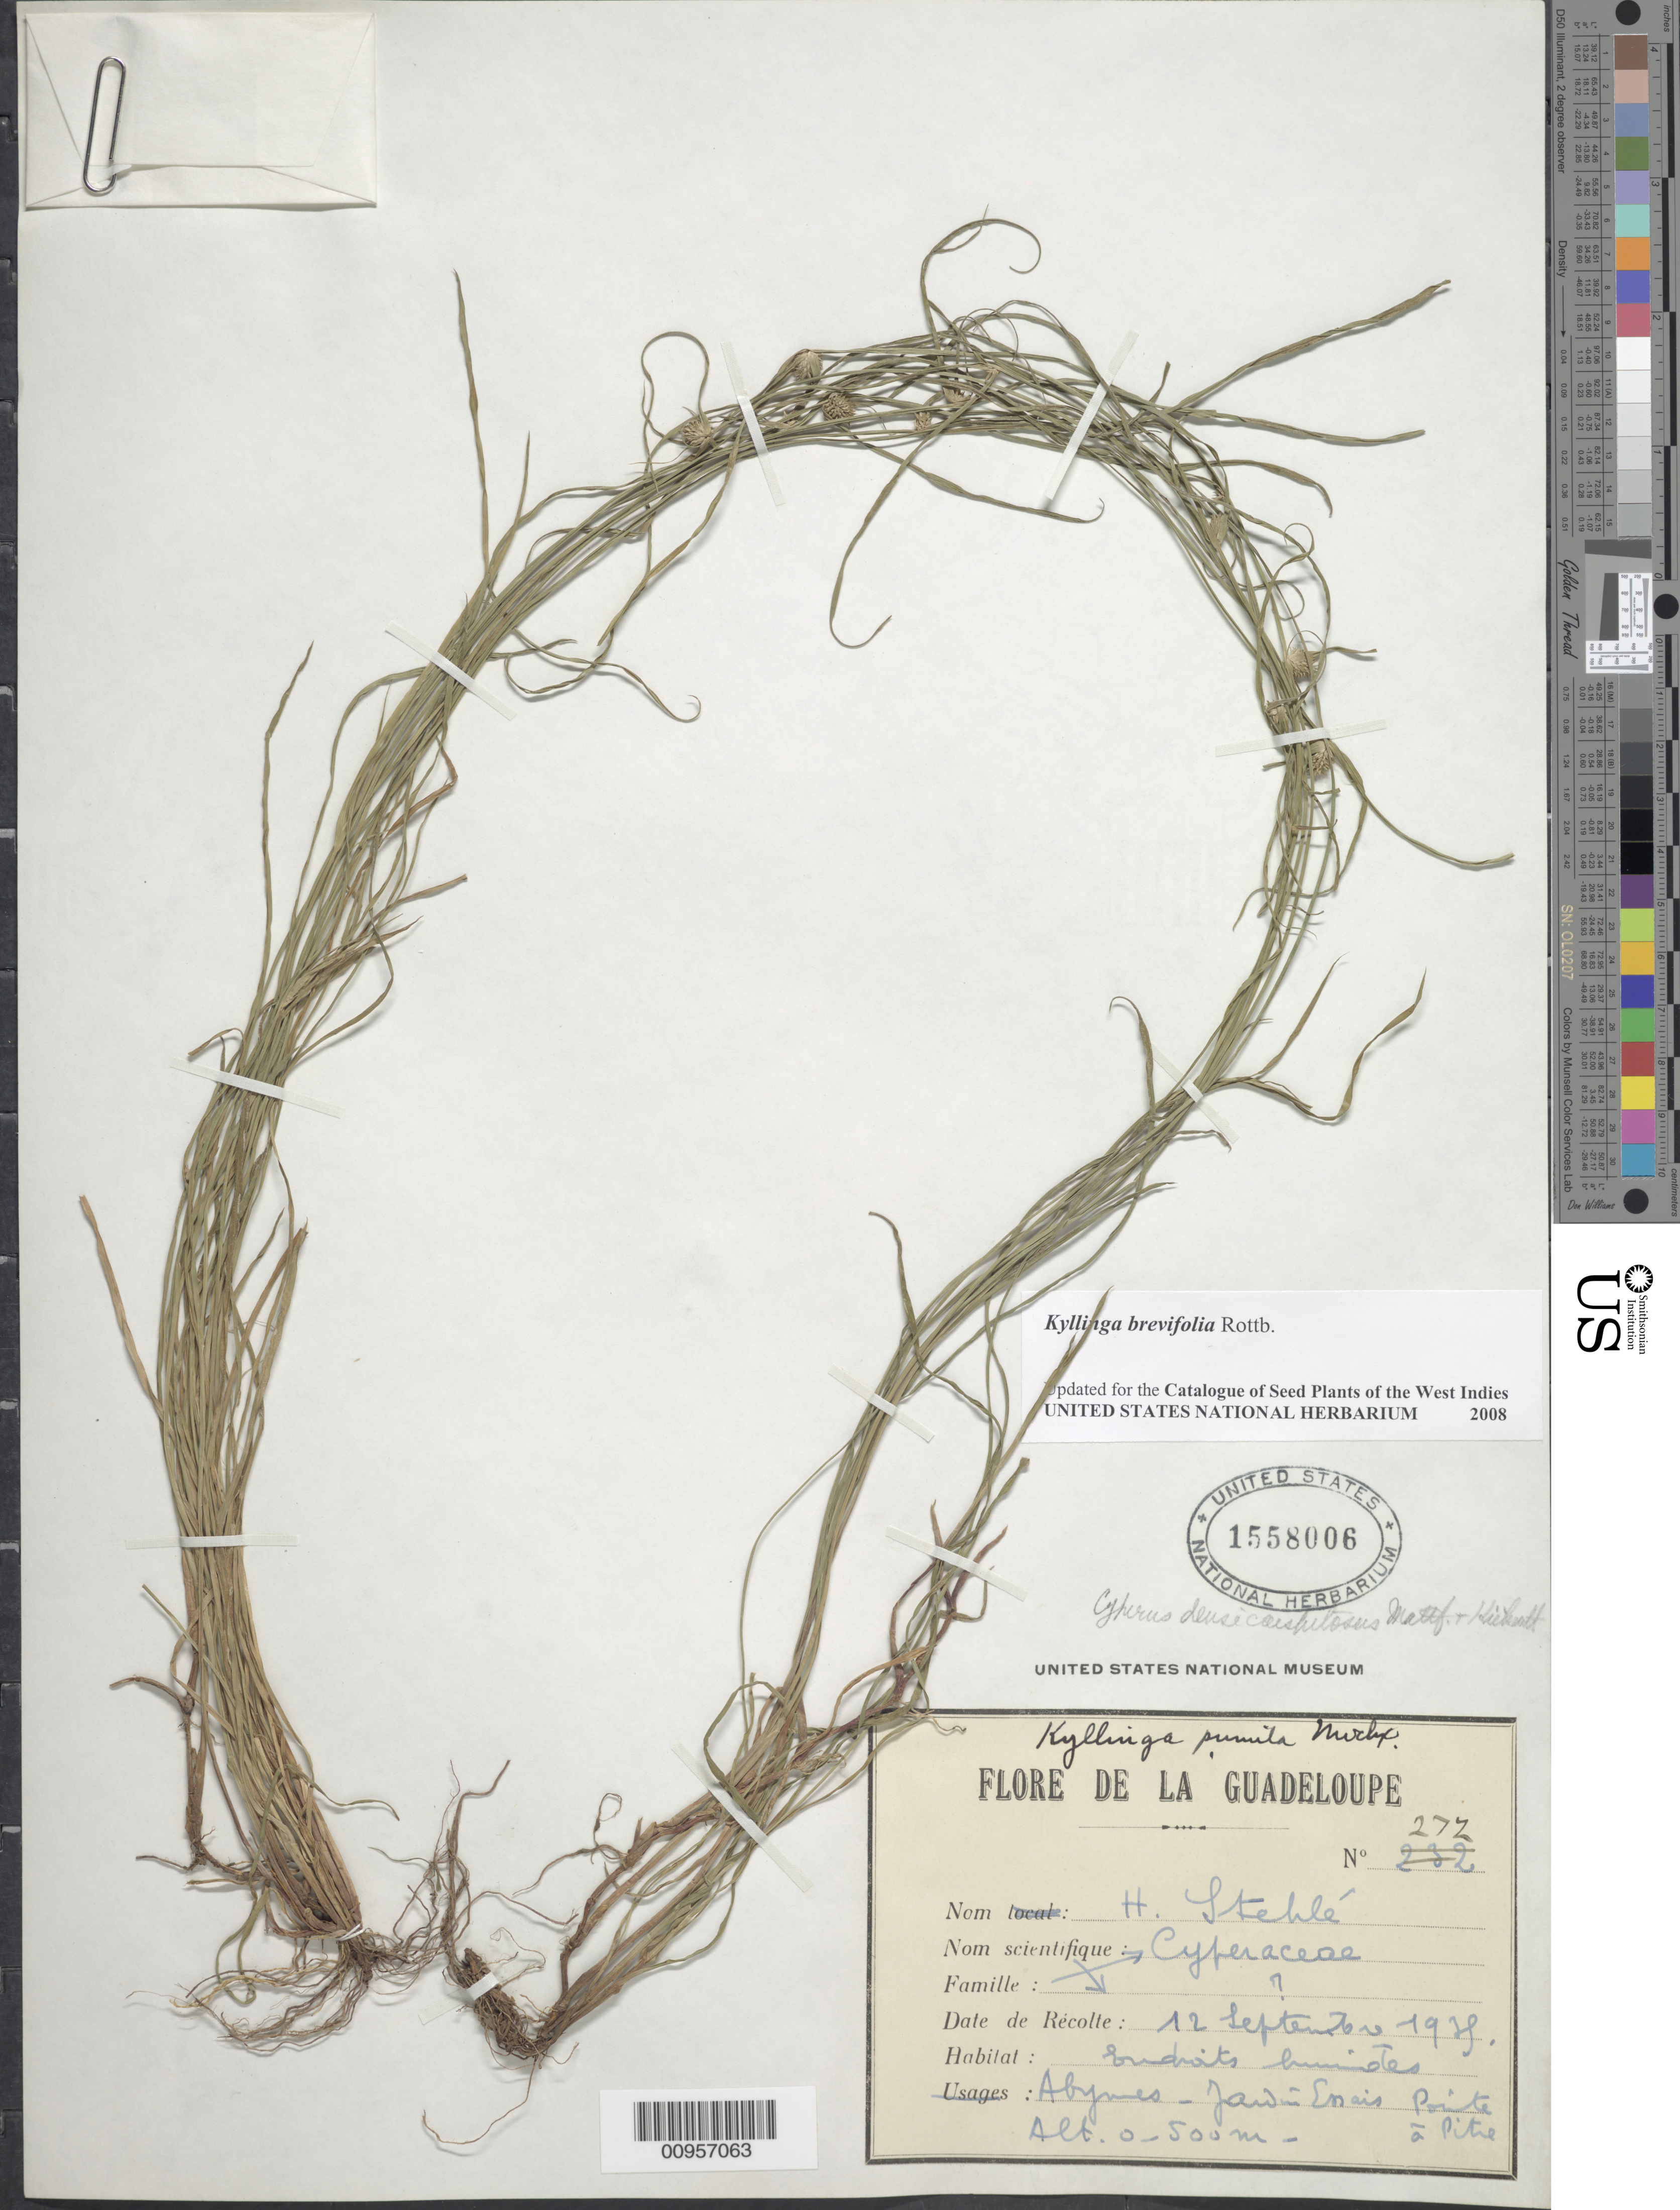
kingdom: Plantae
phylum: Tracheophyta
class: Liliopsida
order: Poales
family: Cyperaceae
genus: Cyperus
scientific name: Cyperus brevifolius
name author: (Rottb.) Hassk.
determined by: Strong, M. T., (US), Smithsonian Institution - National Museum of Natural History (UNITED STATES)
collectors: H. Stehlé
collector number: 272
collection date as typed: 12 Sep 1935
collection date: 1935-09-12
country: Guadeloupe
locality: Abynes Jardin Essais, Point à Pitre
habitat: Endroits humides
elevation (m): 0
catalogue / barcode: US 1558006